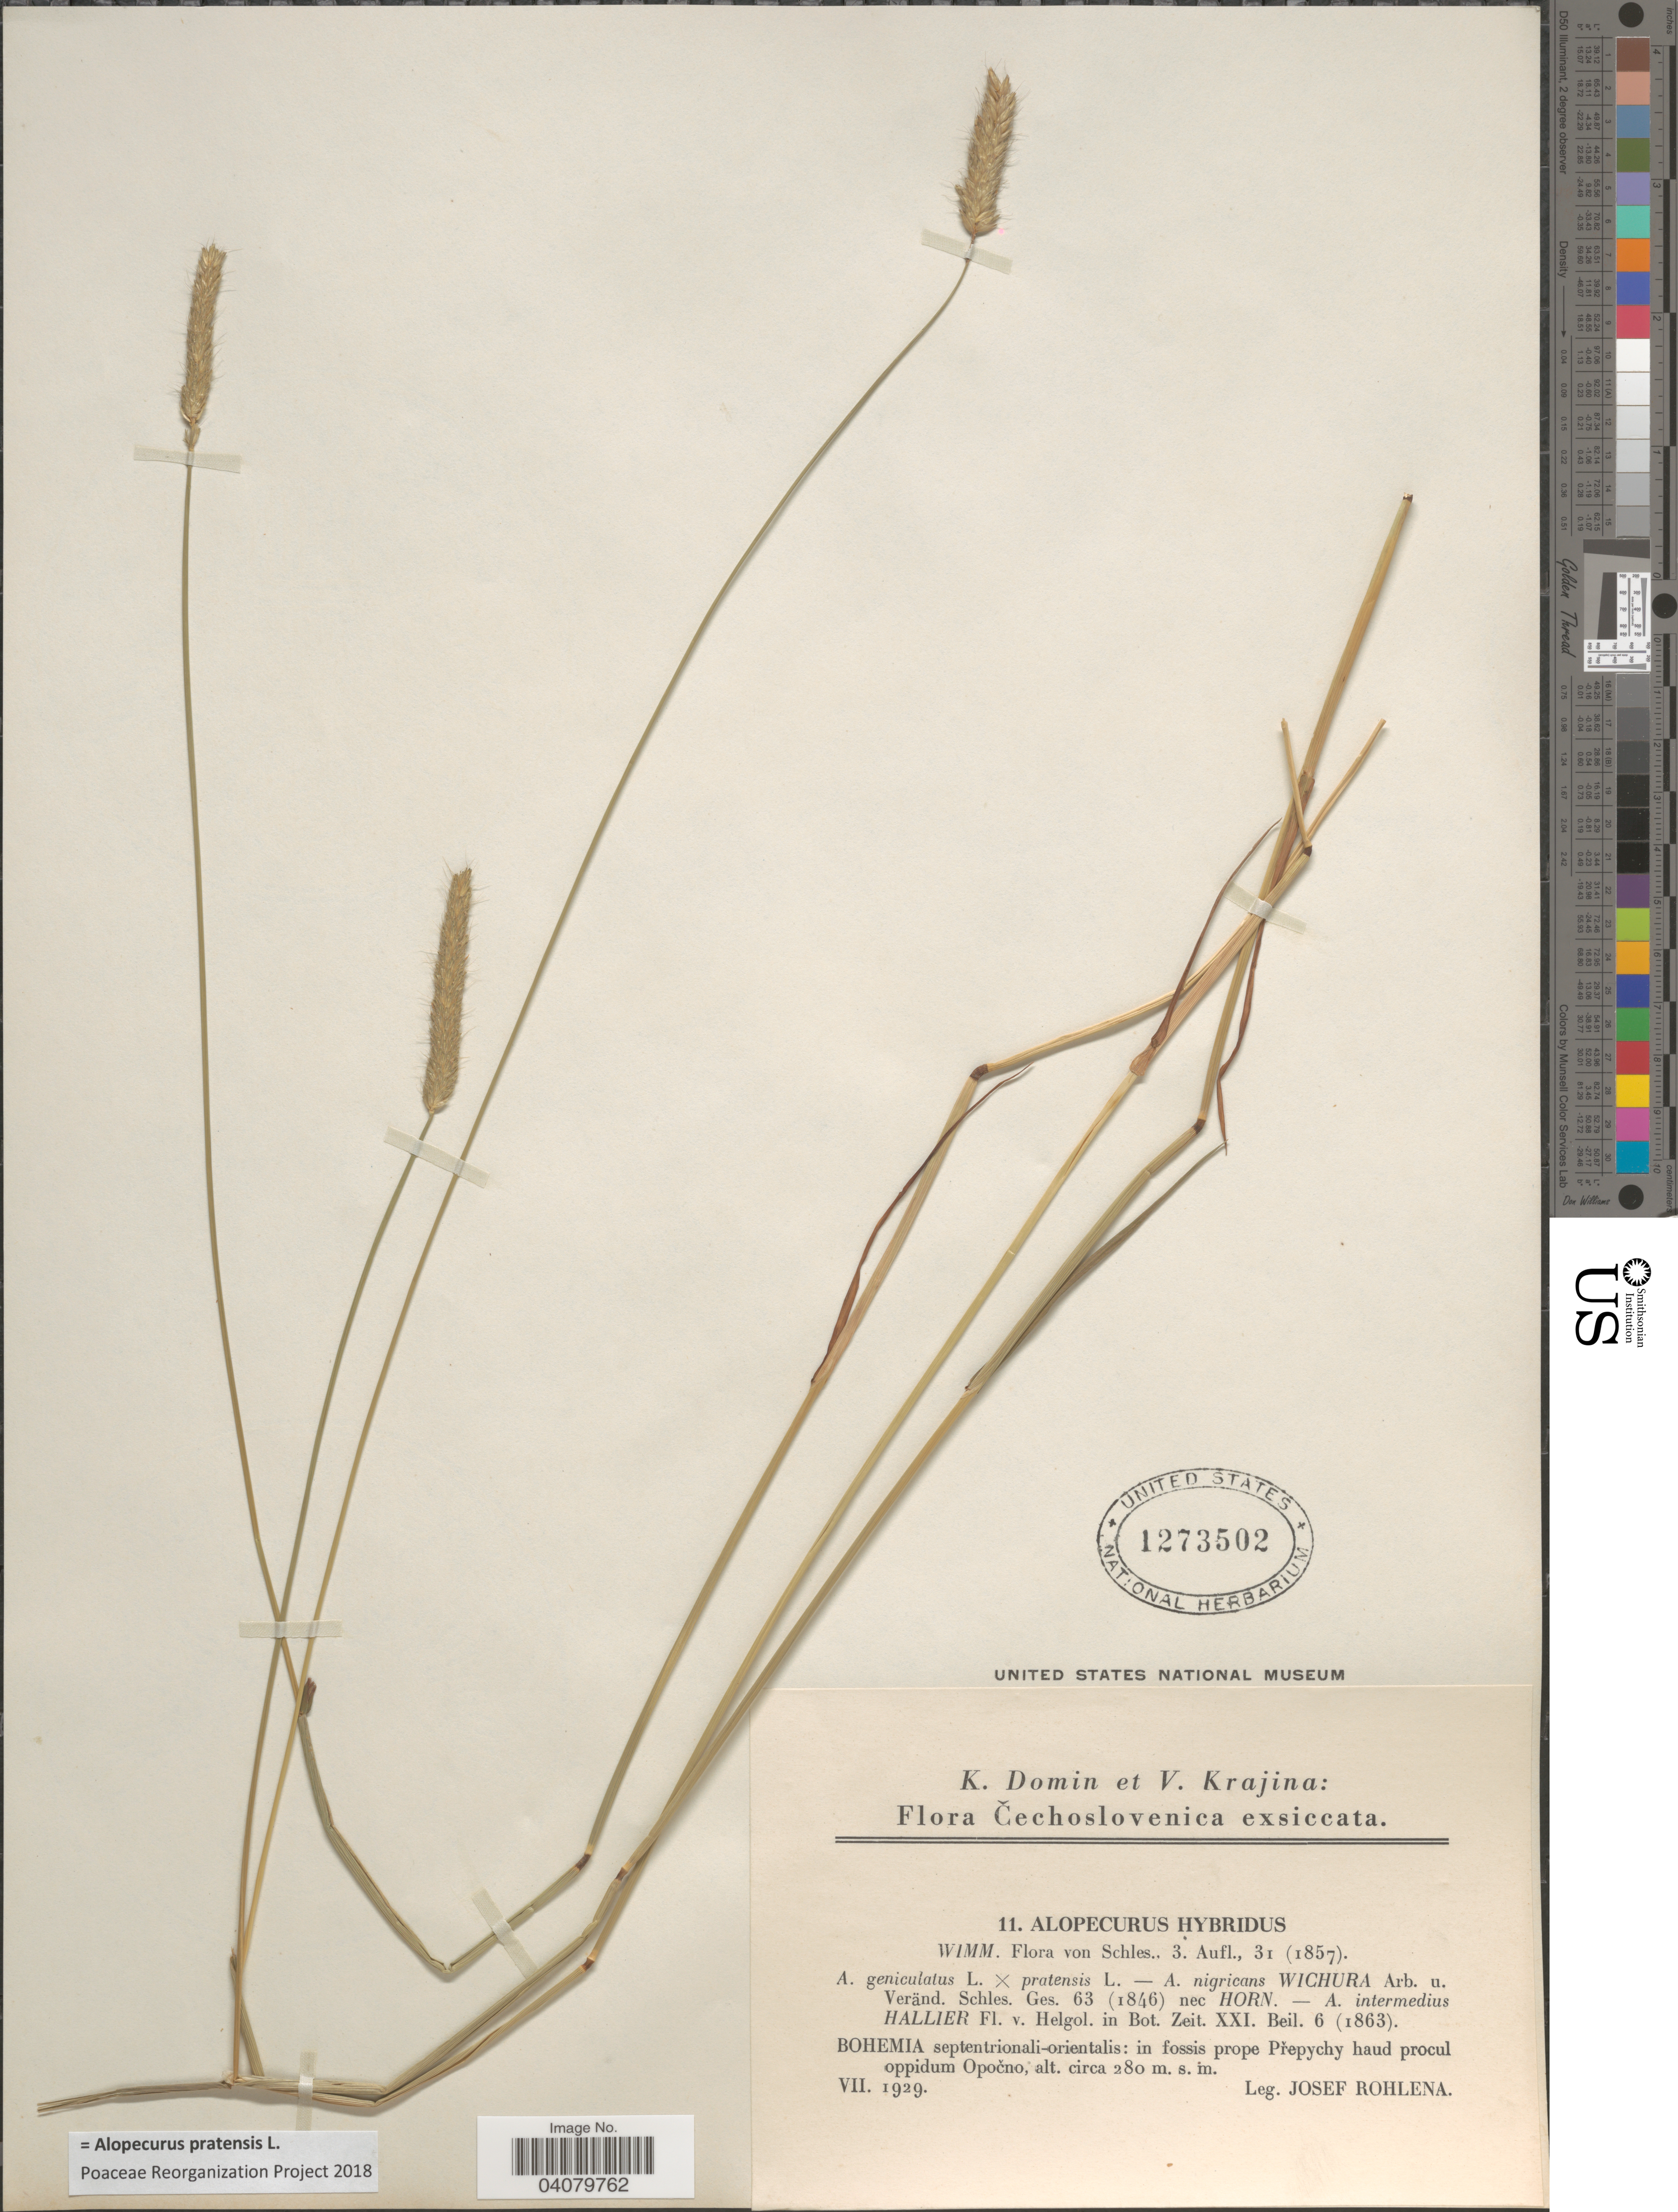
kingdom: Plantae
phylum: Tracheophyta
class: Liliopsida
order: Poales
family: Poaceae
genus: Alopecurus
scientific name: Alopecurus pratensis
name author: L.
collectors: J. Rohlena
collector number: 11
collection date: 1929-07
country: Czechia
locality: Čechoslovenica. Bohemia septentrionali-orientalis: in fossis prope Prepychy haud procul oppidum Opocno.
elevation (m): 280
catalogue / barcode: US 1273502